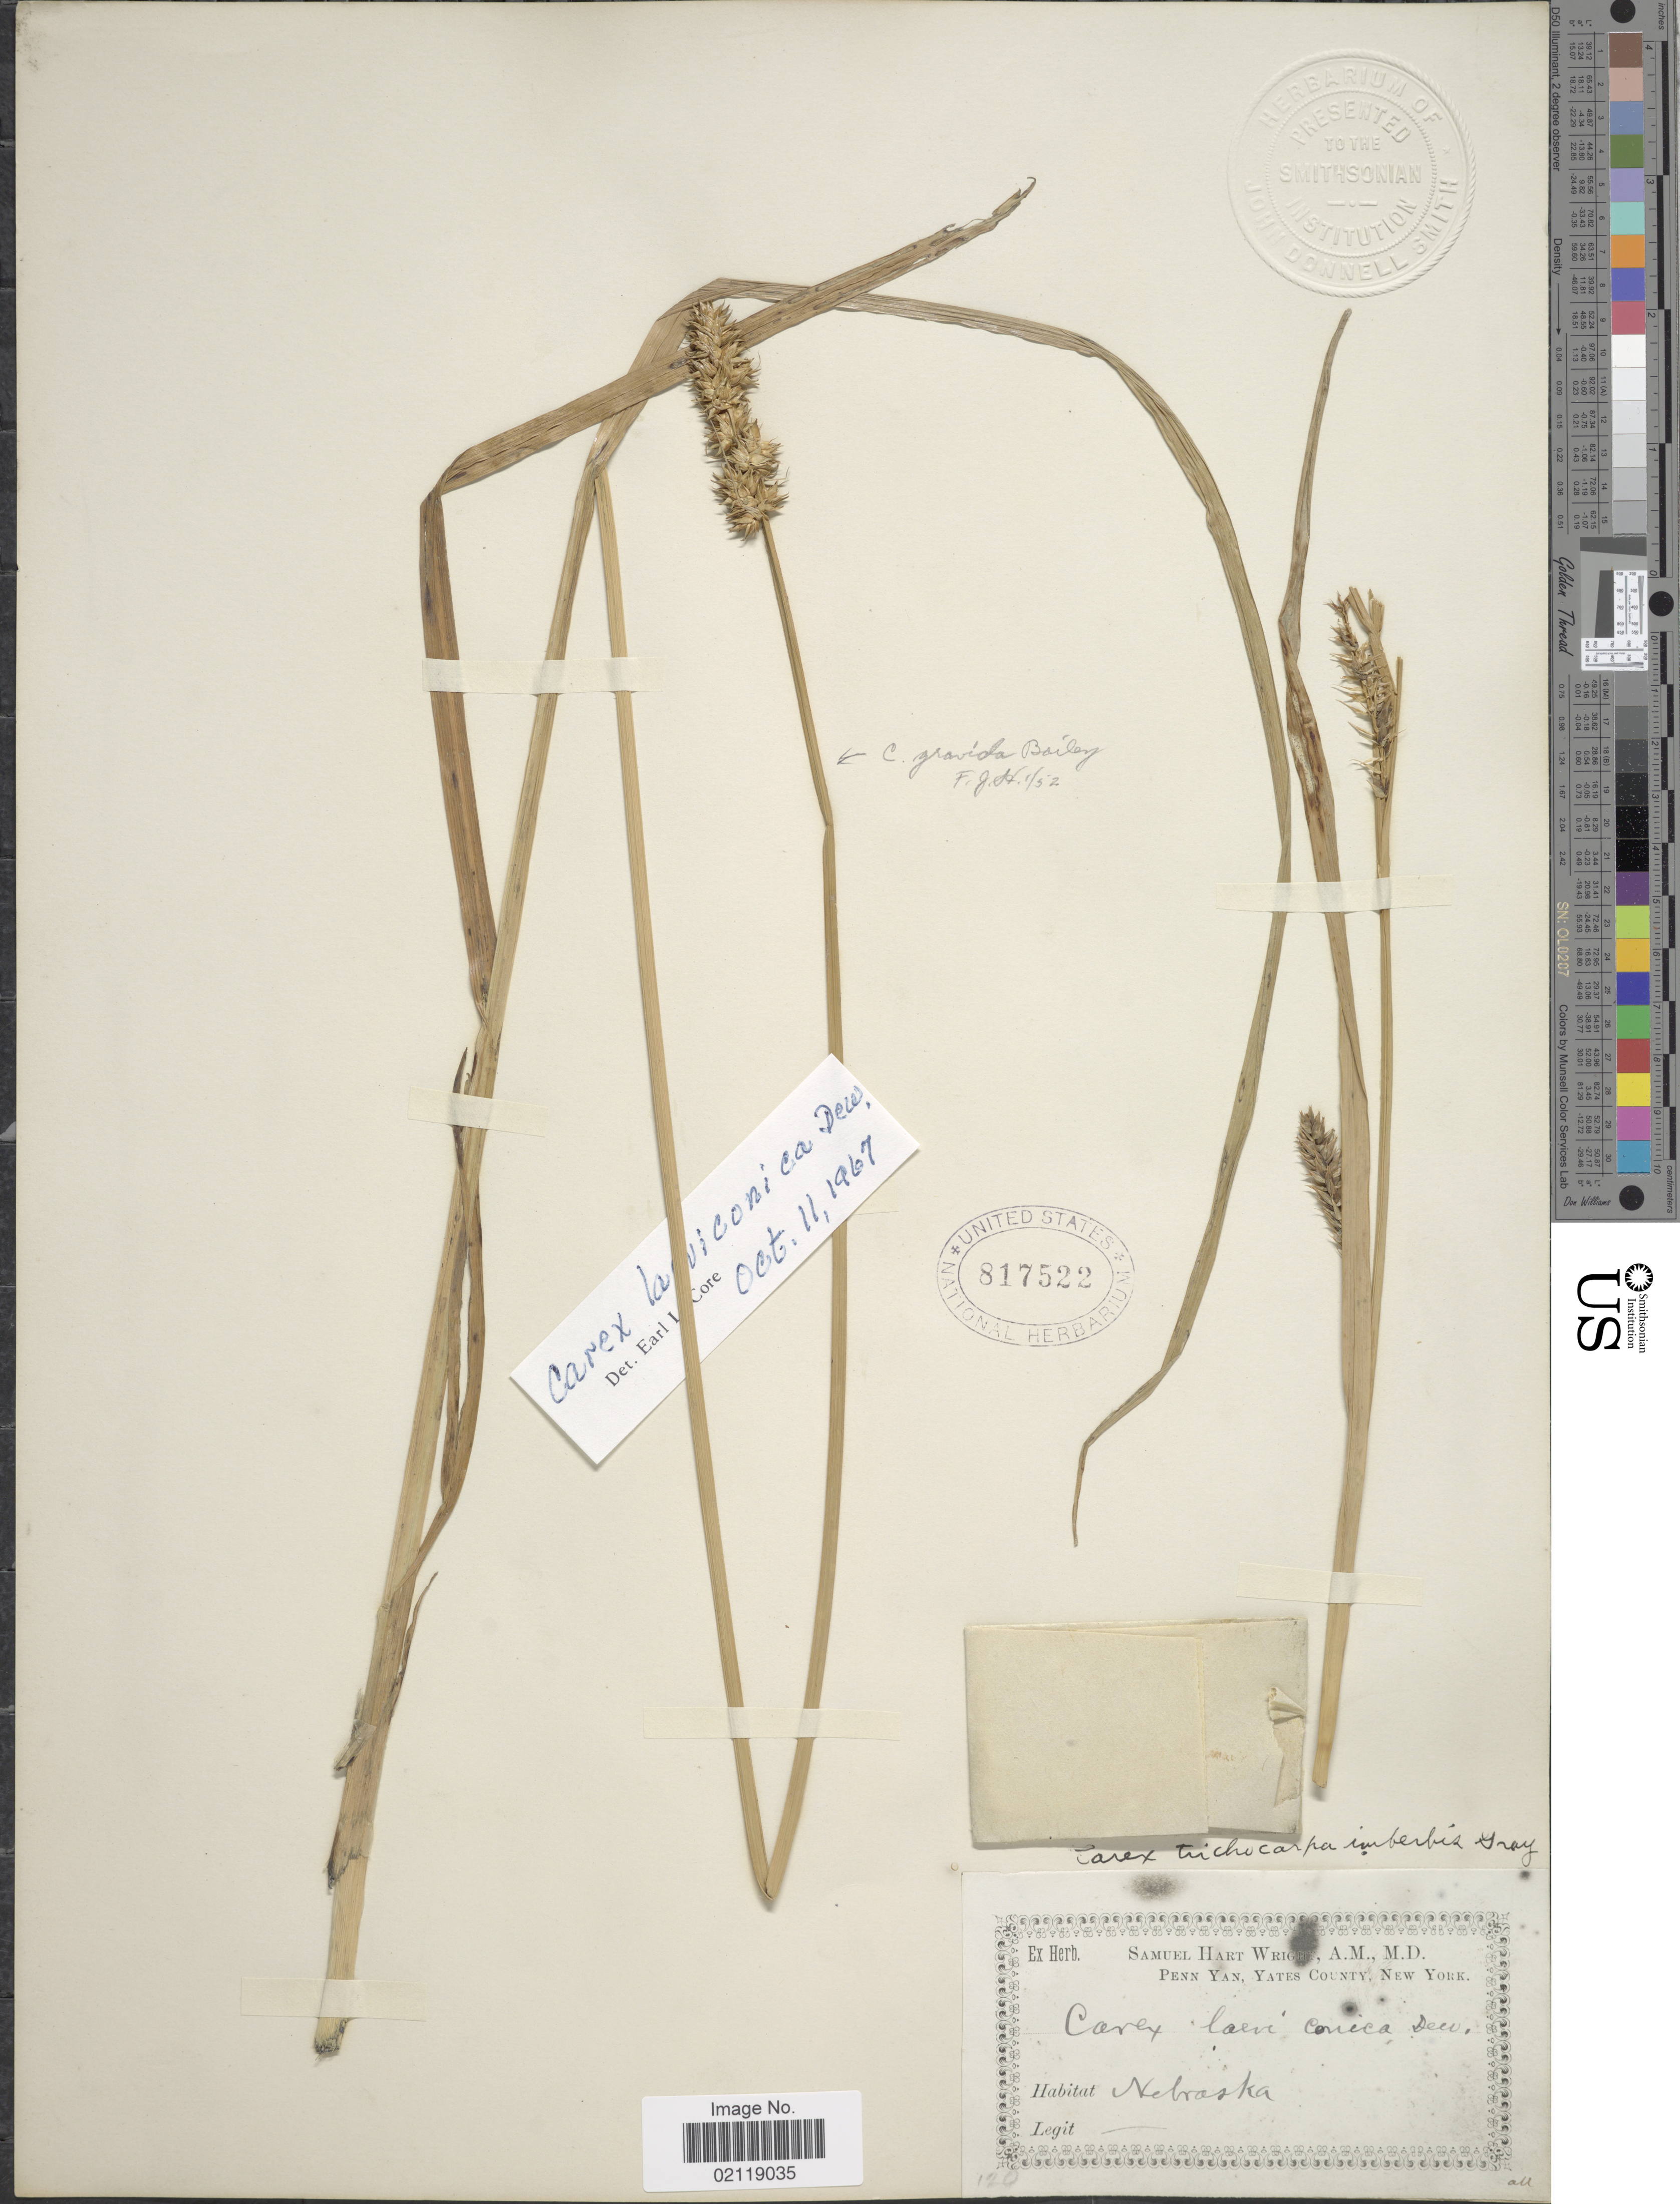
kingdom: Plantae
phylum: Tracheophyta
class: Liliopsida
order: Poales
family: Cyperaceae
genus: Carex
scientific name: Carex laeviconica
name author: Dewey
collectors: Ex herb. Samuel Hart Wright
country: United States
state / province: Nebraska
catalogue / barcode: US 817522